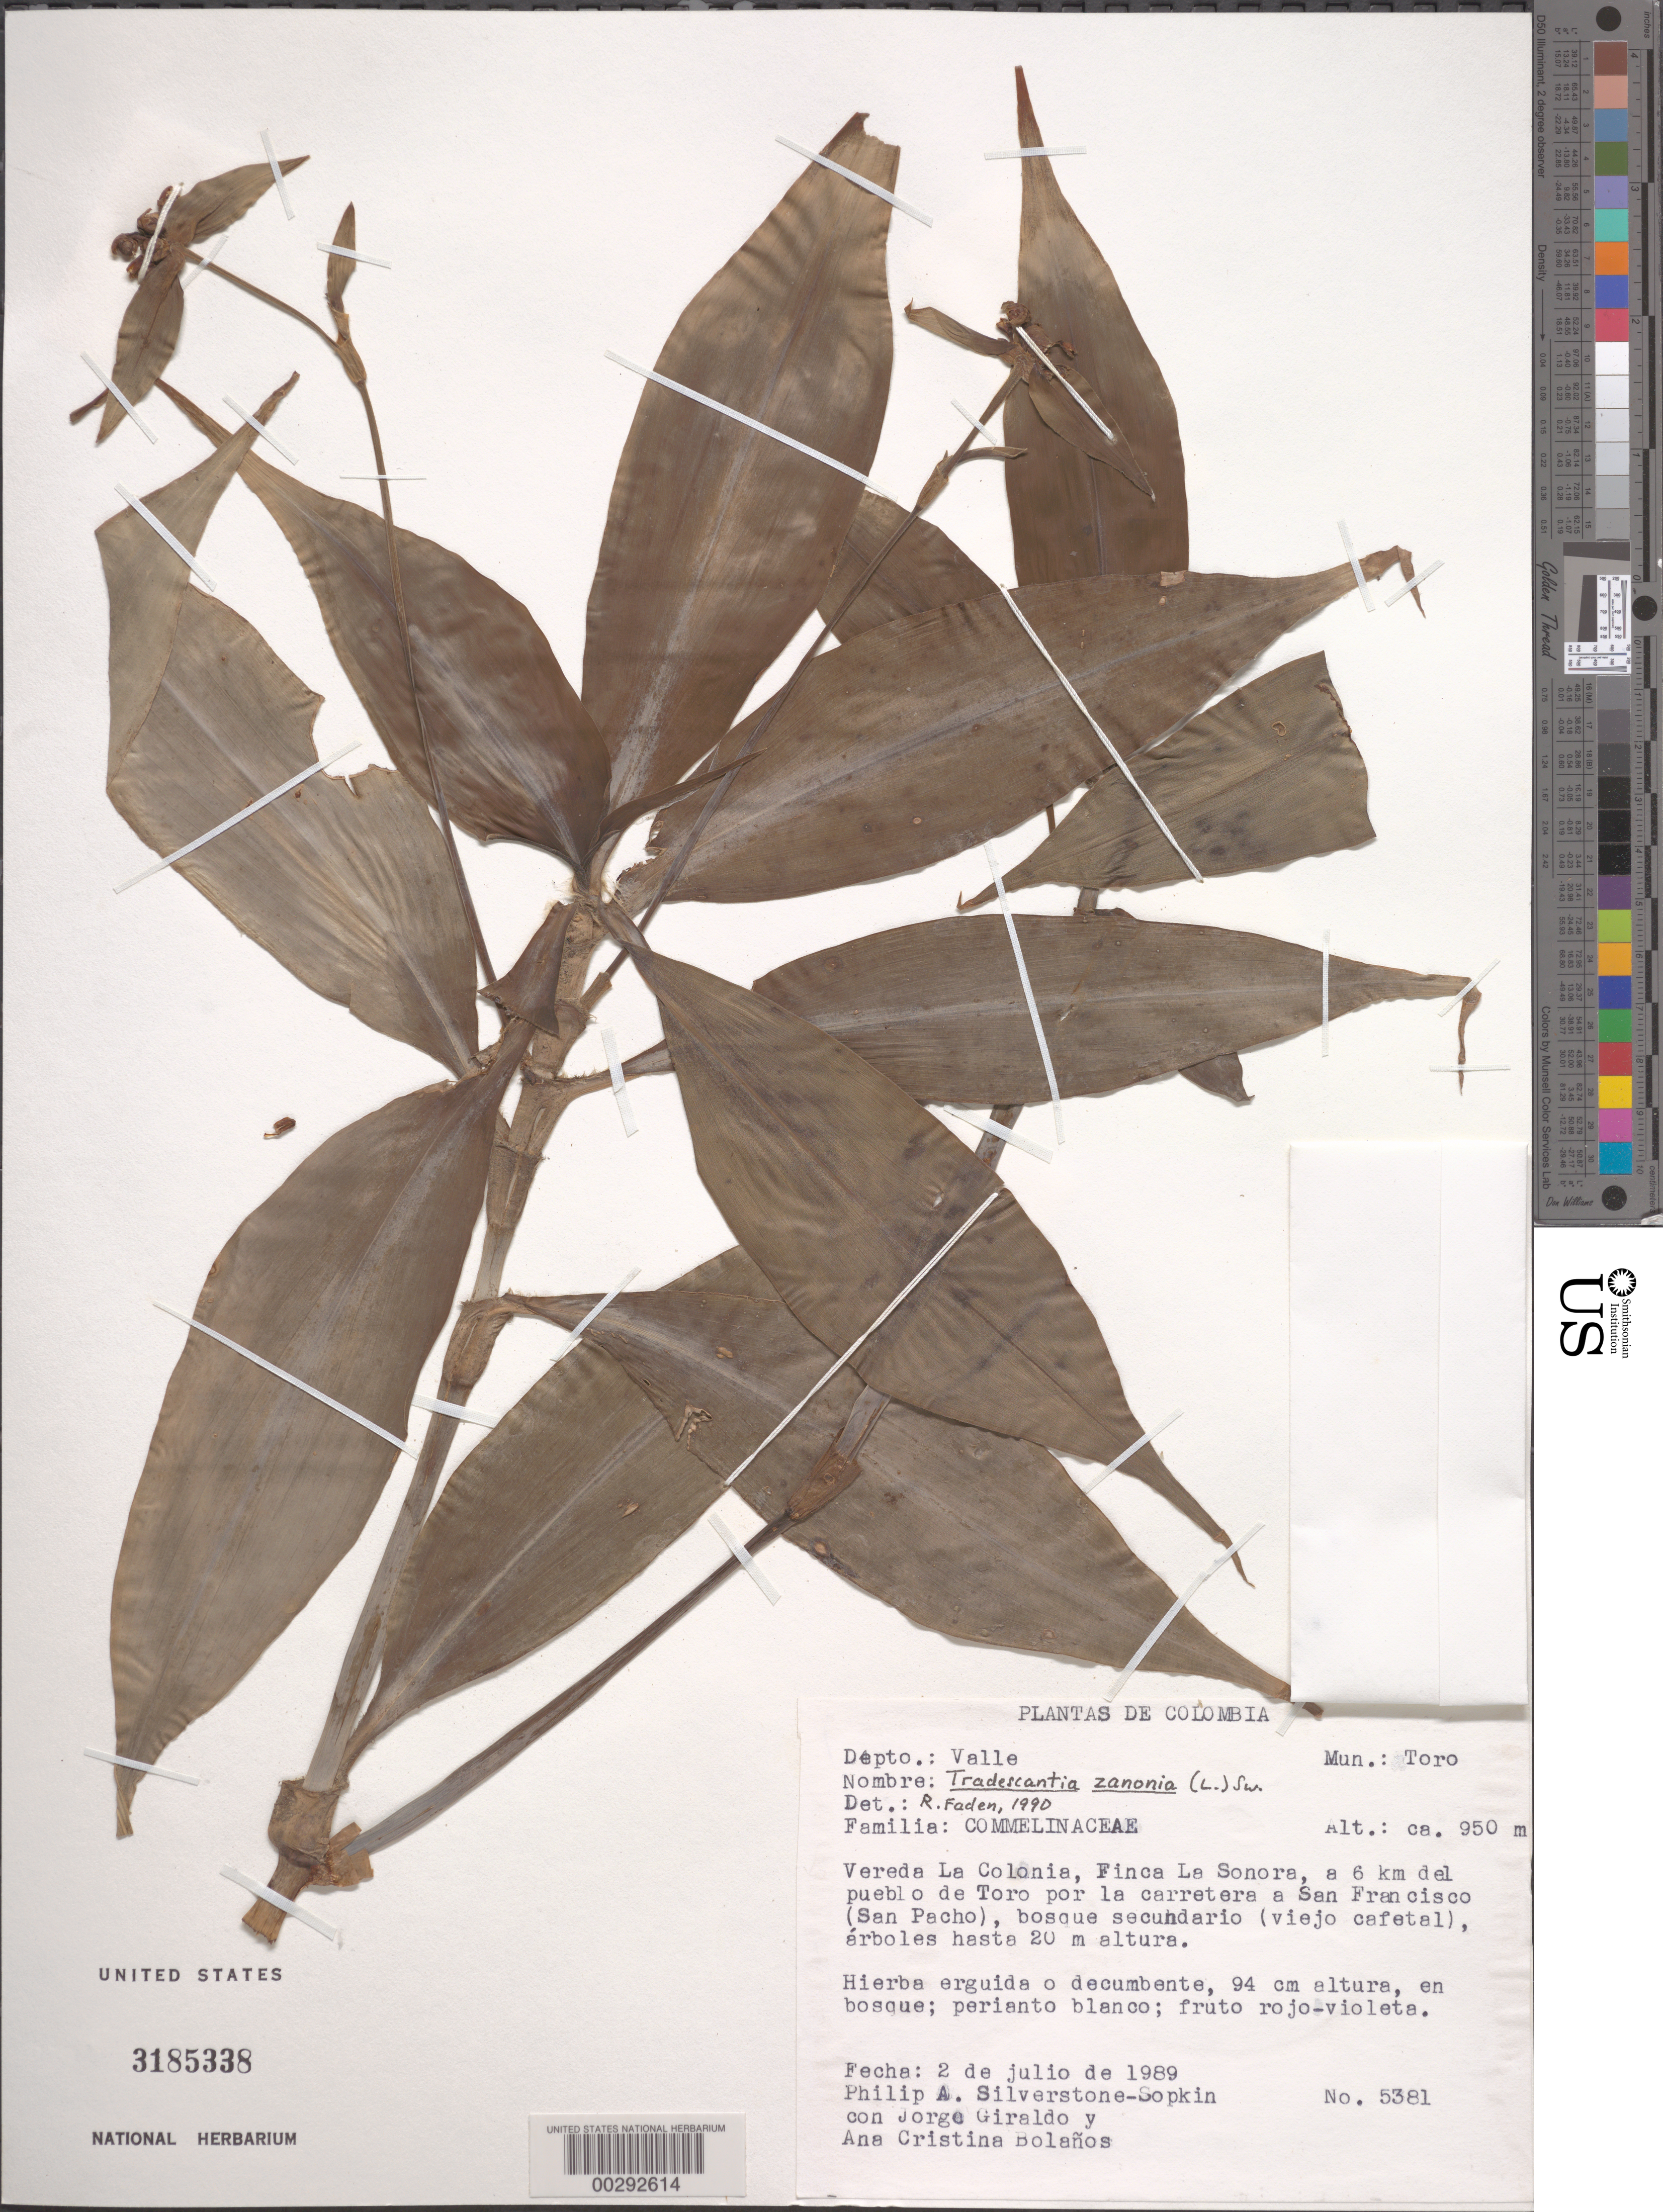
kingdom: Plantae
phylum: Tracheophyta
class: Liliopsida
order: Commelinales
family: Commelinaceae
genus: Tradescantia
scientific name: Tradescantia zanonia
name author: (L.) Sw.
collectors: P. A. Silverstone-Sopkin, J. Giraldo & C. Bolanos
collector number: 5381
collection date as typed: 02 Jul 1989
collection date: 1989-07-02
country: Colombia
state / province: Valle del Cauca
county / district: Toro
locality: Vereda la Colonia, Finca la Sonora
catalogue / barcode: US 3185338